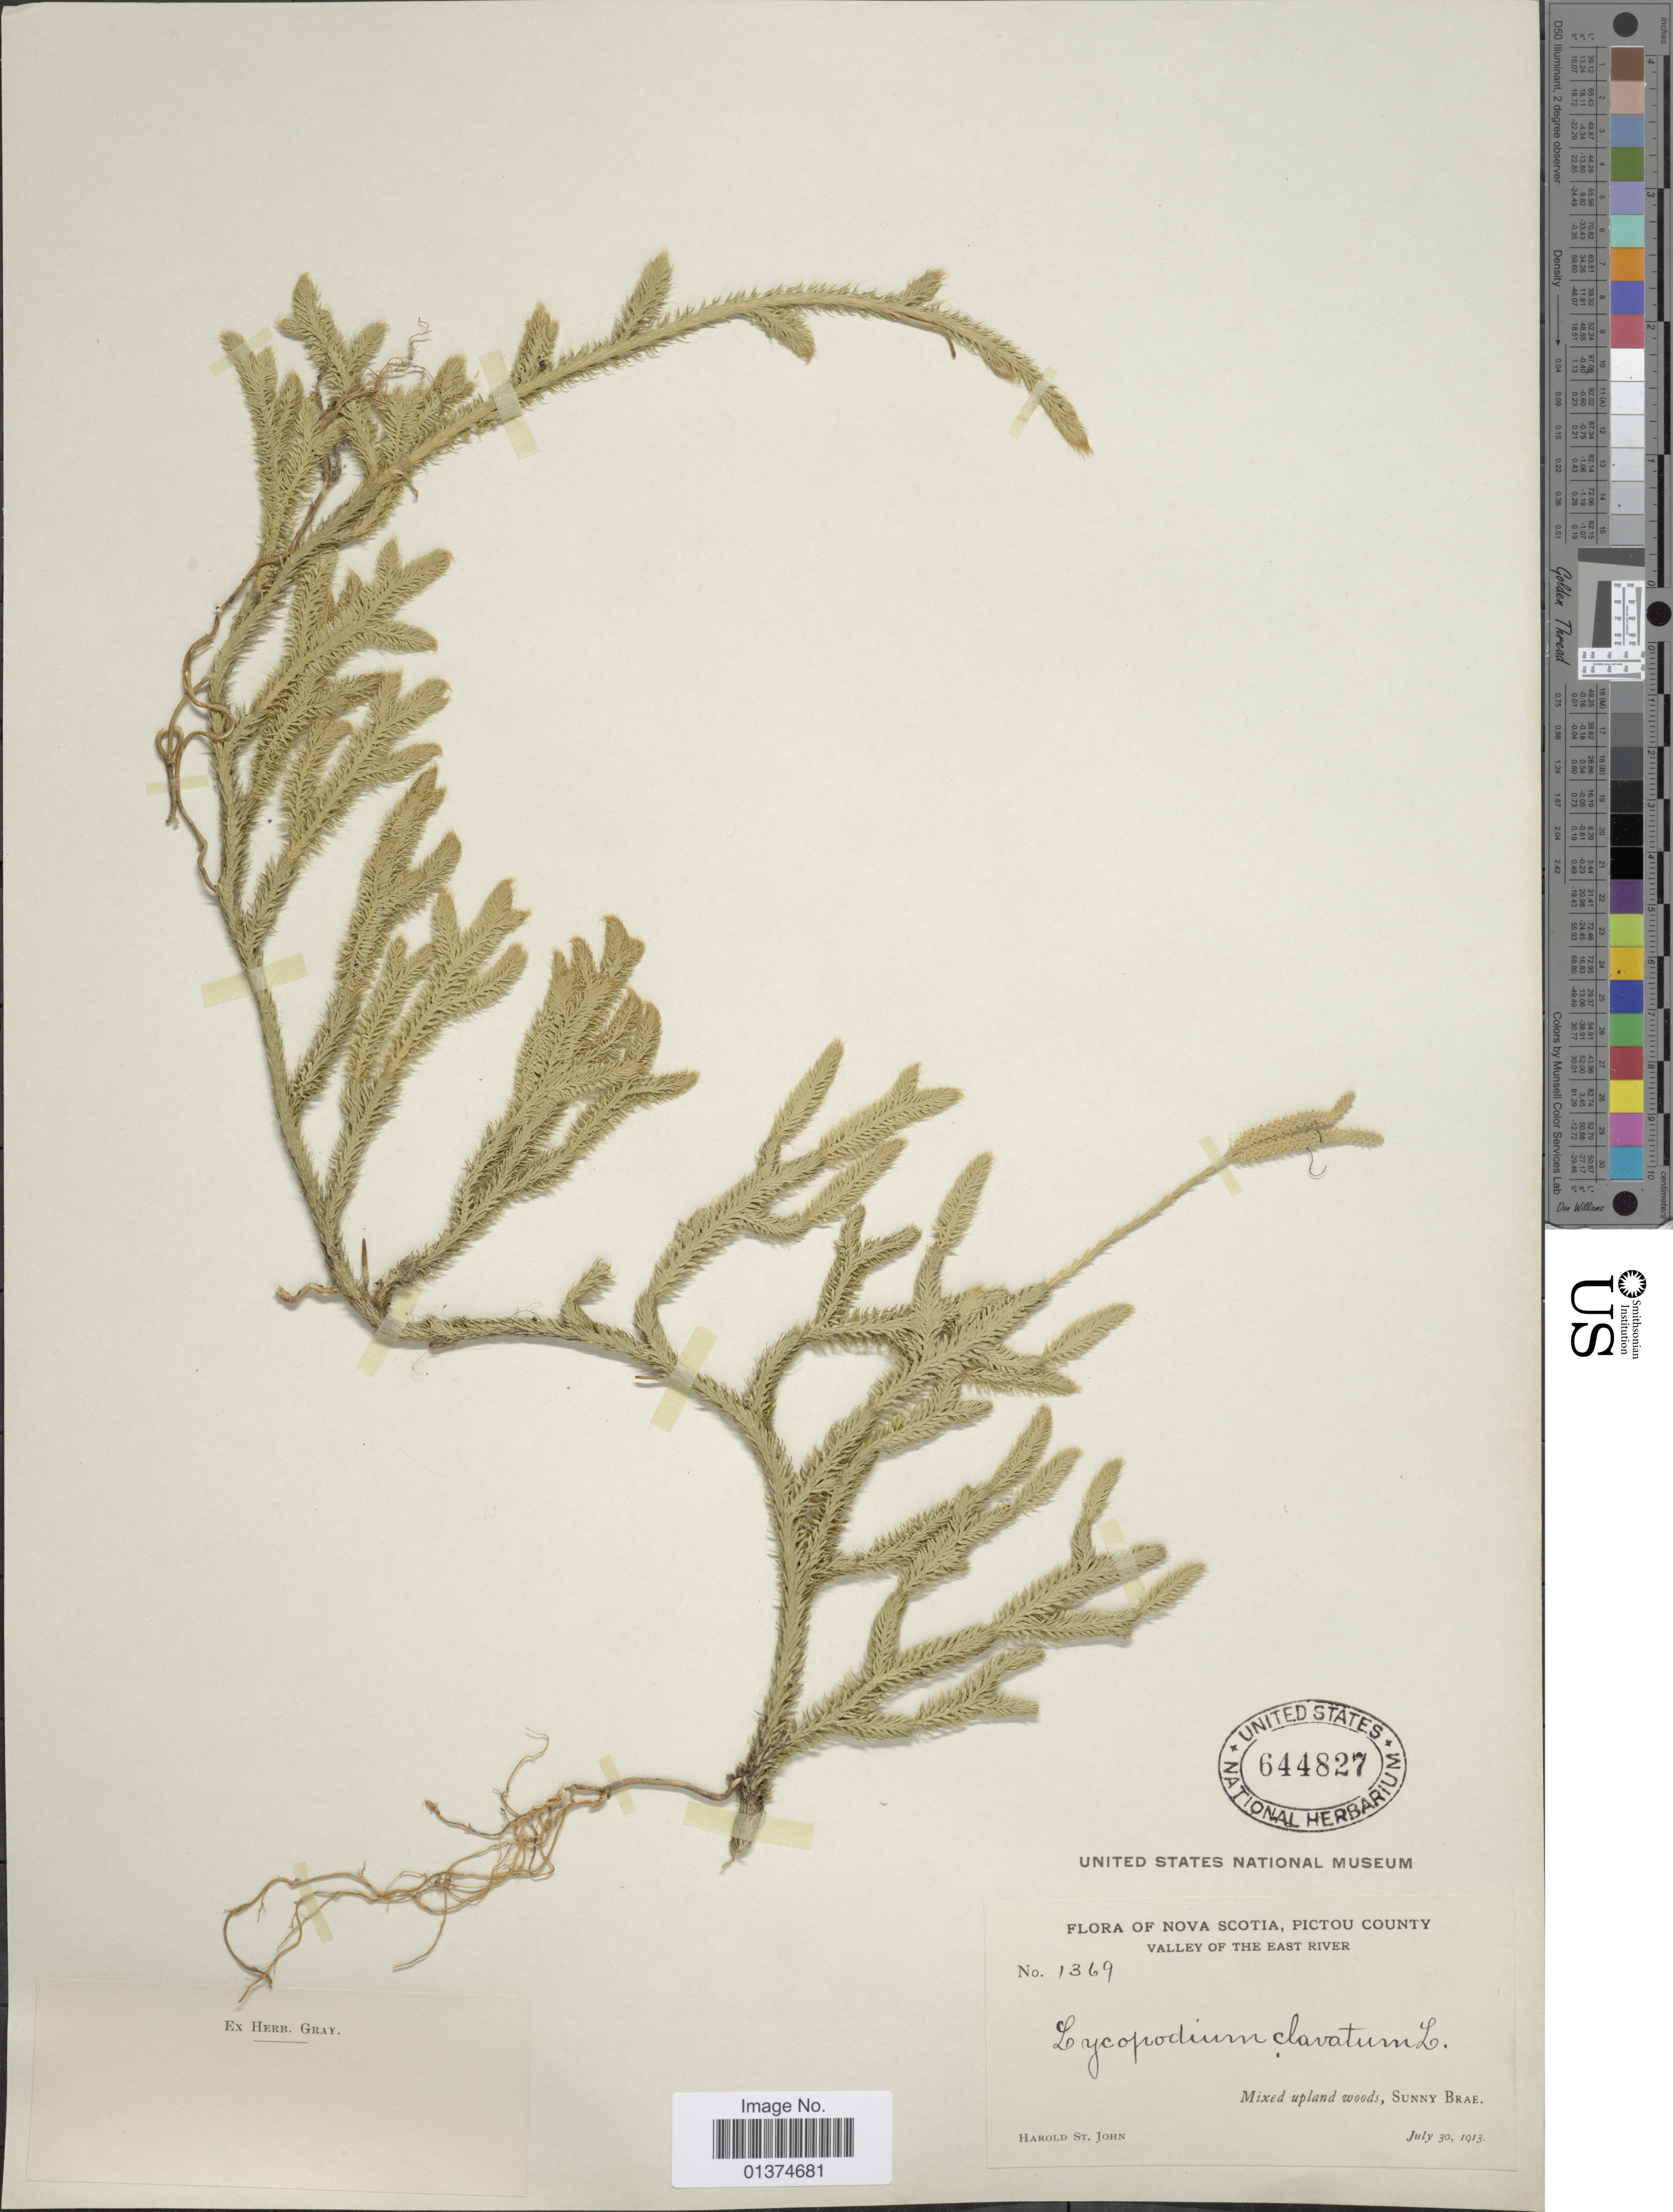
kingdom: Plantae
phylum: Tracheophyta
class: Lycopodiopsida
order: Lycopodiales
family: Lycopodiaceae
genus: Lycopodium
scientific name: Lycopodium clavatum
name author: L.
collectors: H. St. John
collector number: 1369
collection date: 1913-07-30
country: Canada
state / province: Nova Scotia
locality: Pictou County, Valley of the east River, Mixed upland woods, Sunny Brae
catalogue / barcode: US 644827